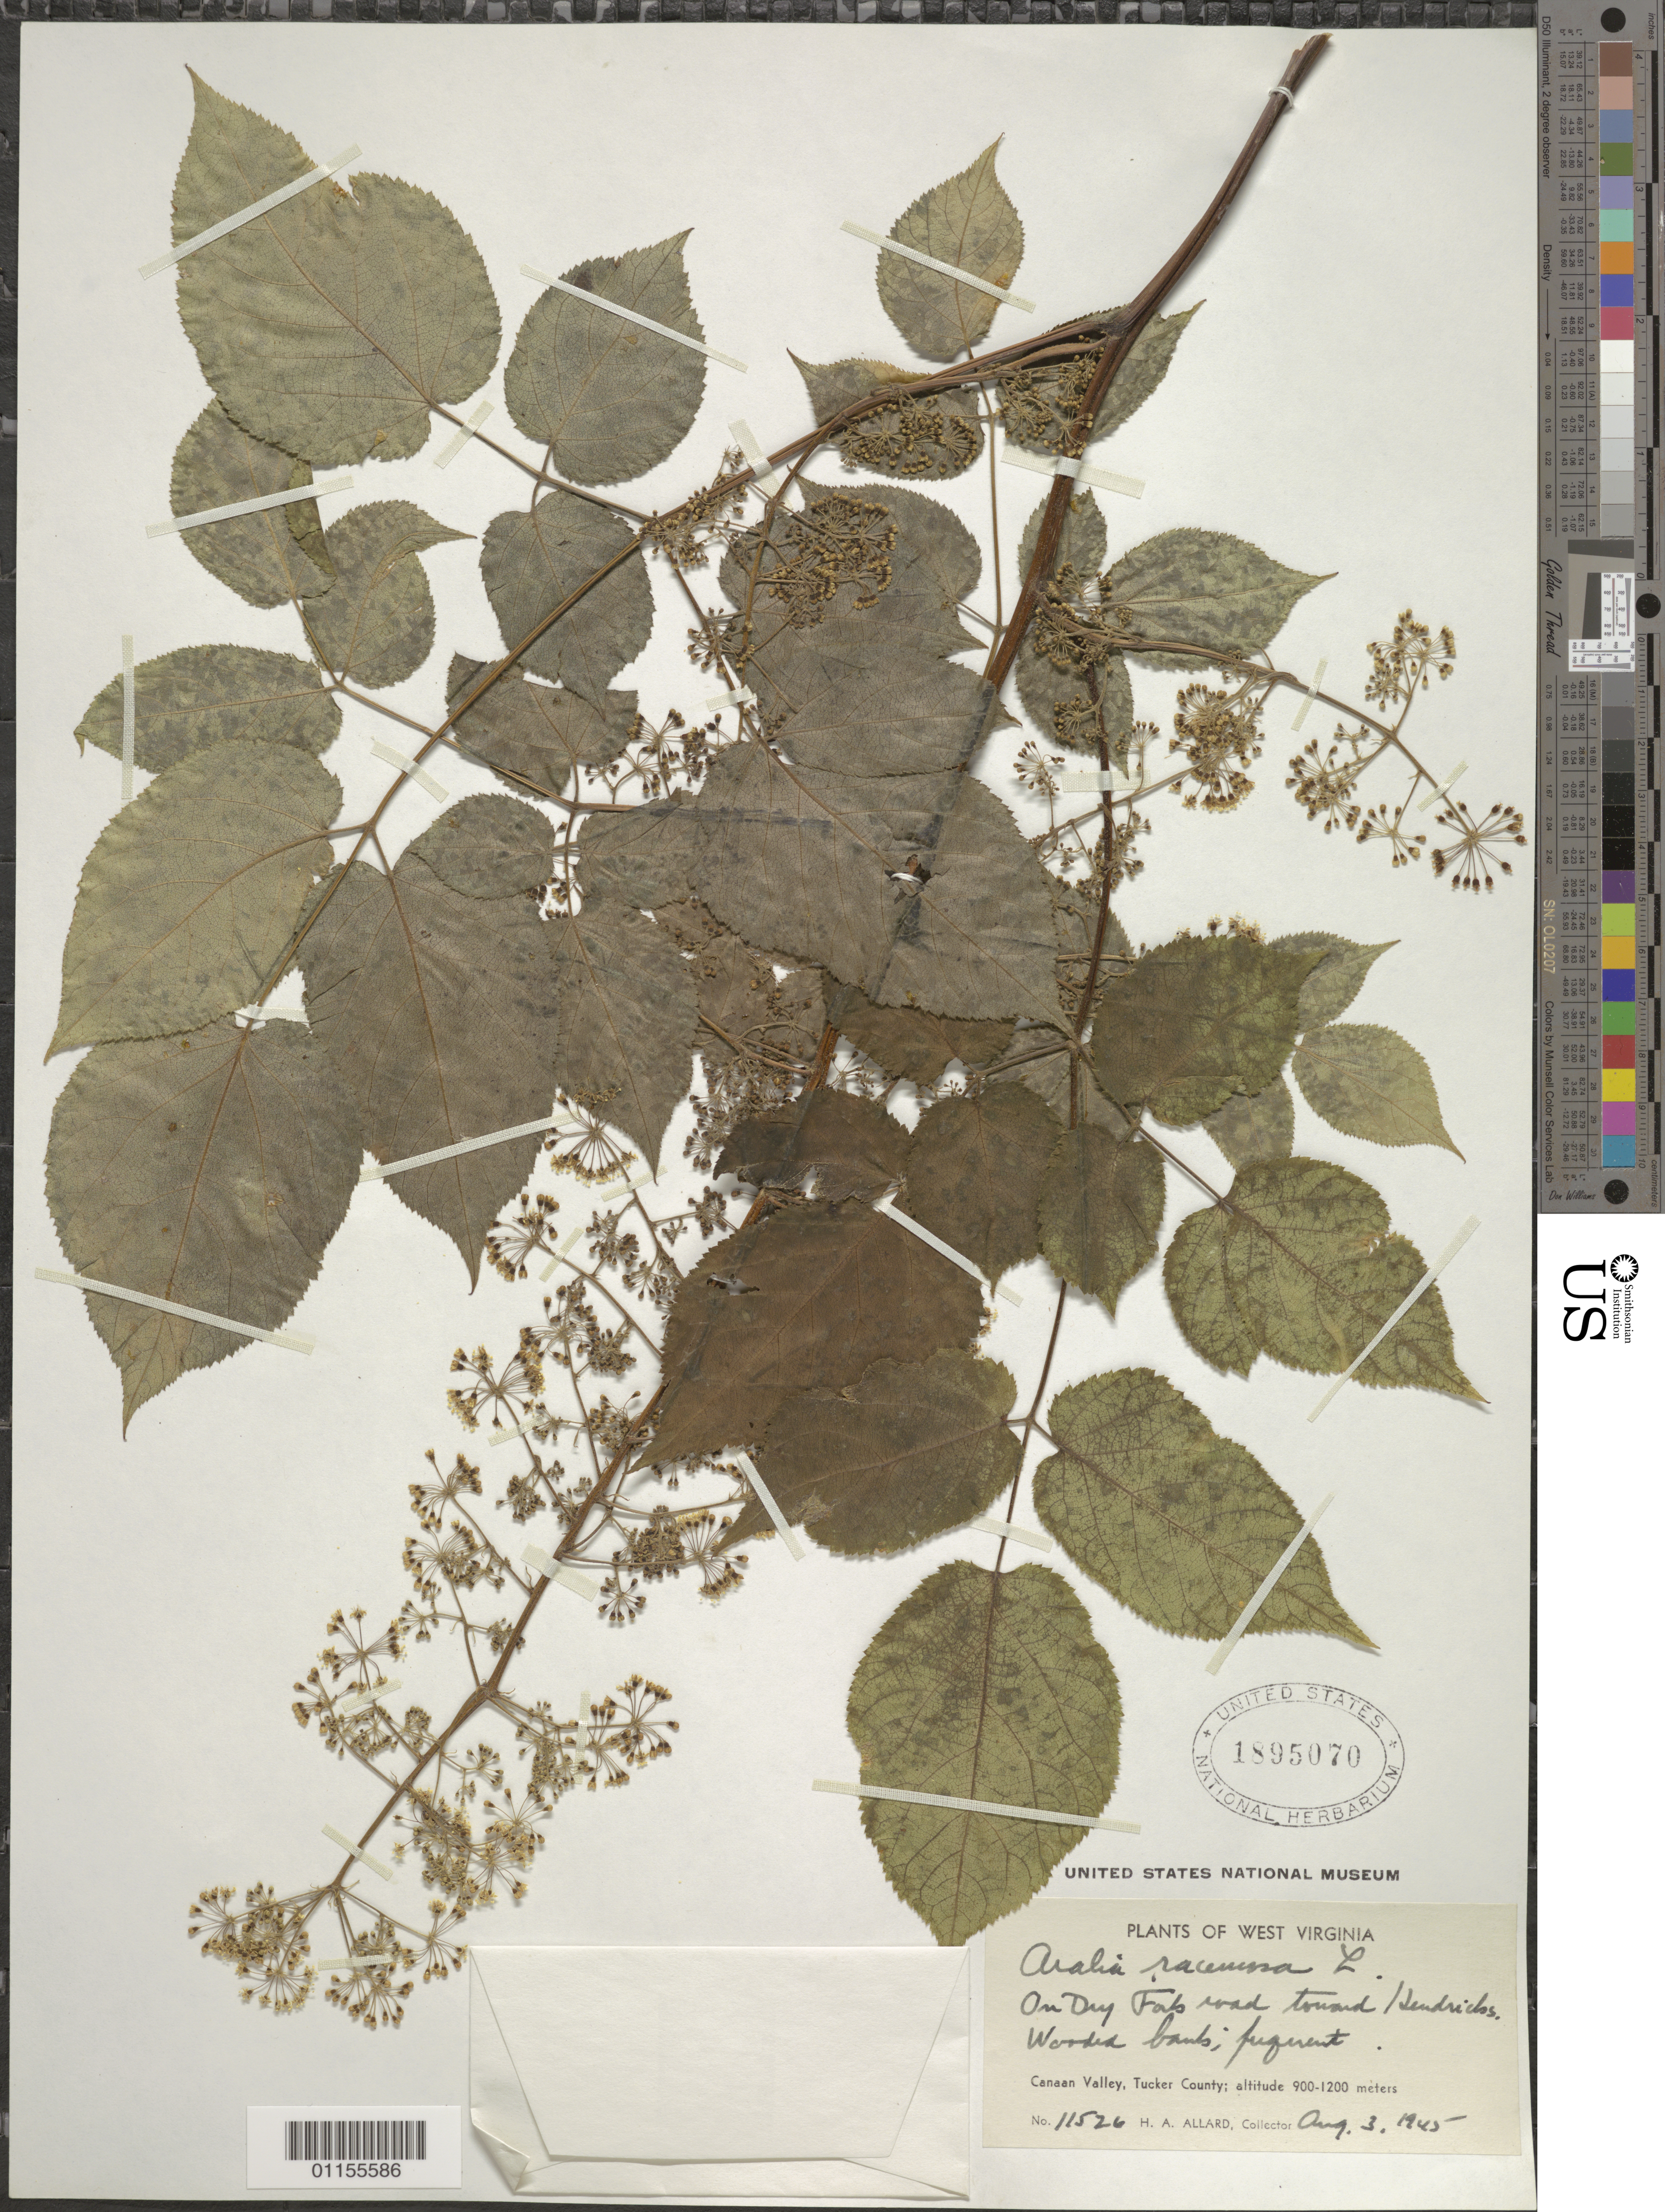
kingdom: Plantae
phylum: Tracheophyta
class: Magnoliopsida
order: Apiales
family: Araliaceae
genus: Aralia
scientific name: Aralia racemosa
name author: L.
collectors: H. A. Allard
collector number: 11526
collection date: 1945-08-03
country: United States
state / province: West Virginia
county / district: Tucker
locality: Canaan Valley.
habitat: Wooded banks.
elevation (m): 900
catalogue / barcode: US 1895070